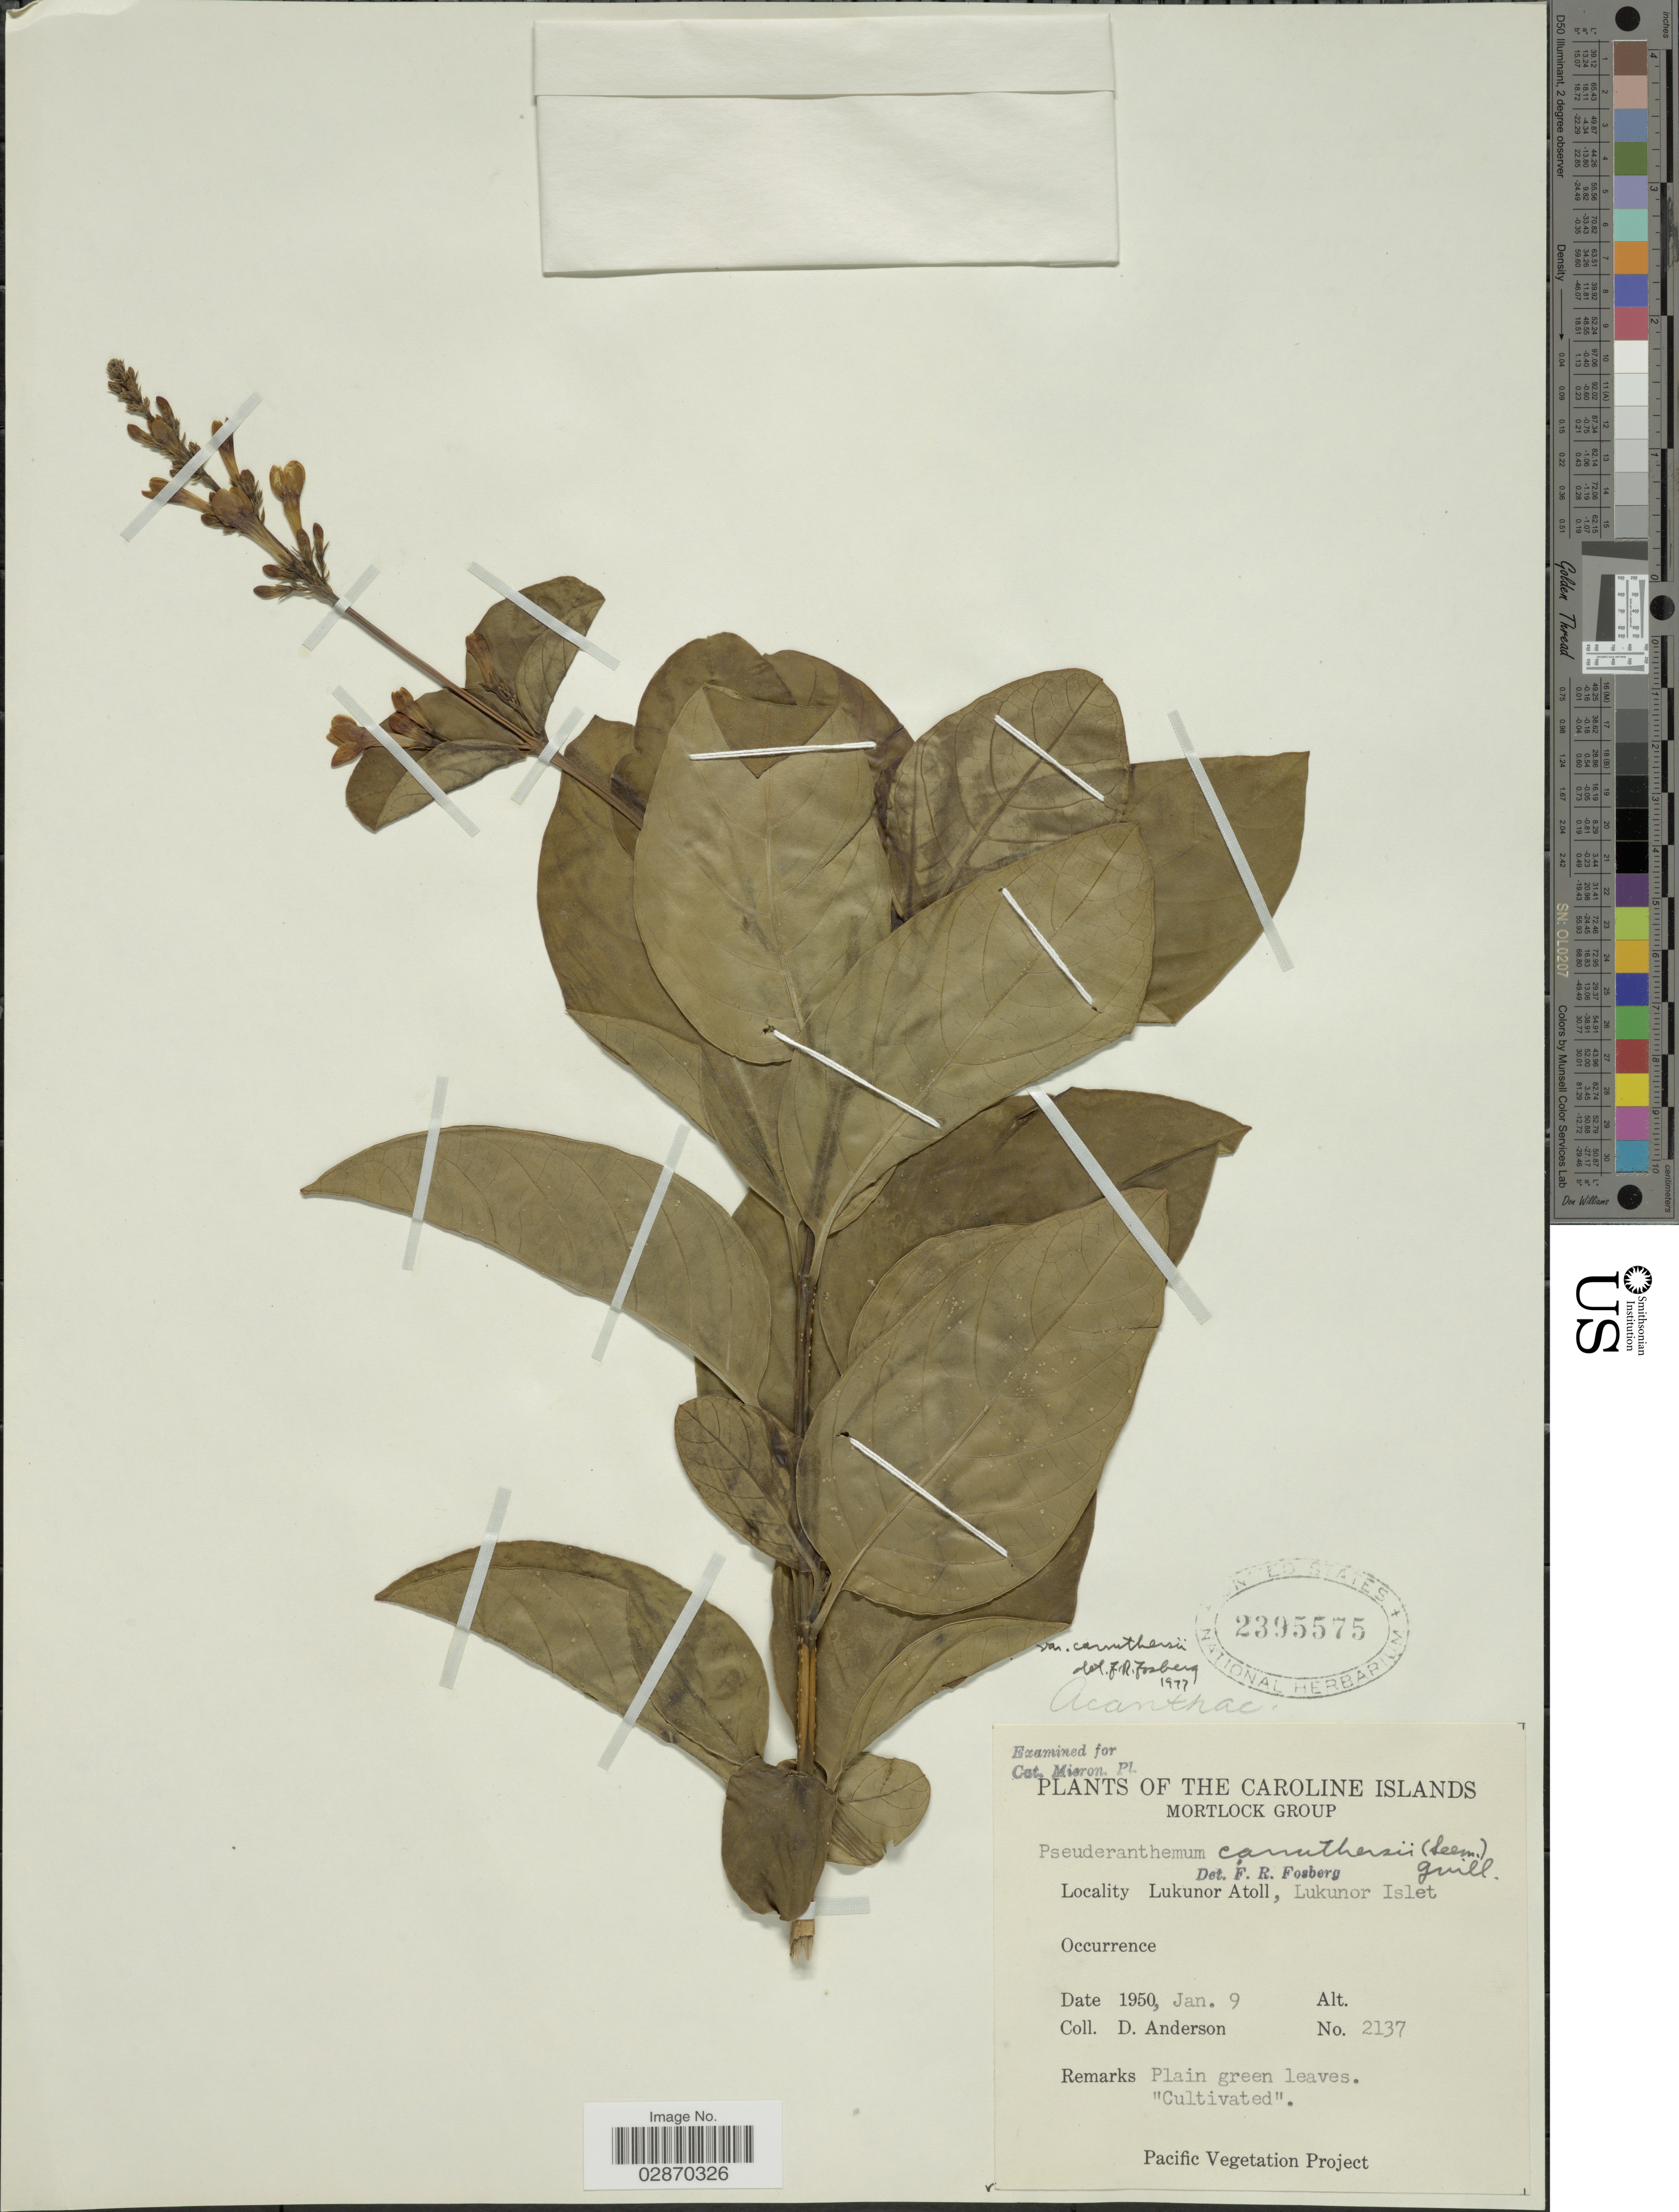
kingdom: Plantae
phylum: Tracheophyta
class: Magnoliopsida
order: Lamiales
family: Acanthaceae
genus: Pseuderanthemum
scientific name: Pseuderanthemum carruthersii var. carruthersii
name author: (Seem.) Guillaumin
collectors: D. Anderson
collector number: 2137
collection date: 1950-01-09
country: Micronesia, Federated States of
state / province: Truk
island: Lukunor Atoll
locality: Caroline Islands. Mortlock Group. Lukunor Atoll, Lukunor Islet.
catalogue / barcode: US 2395575